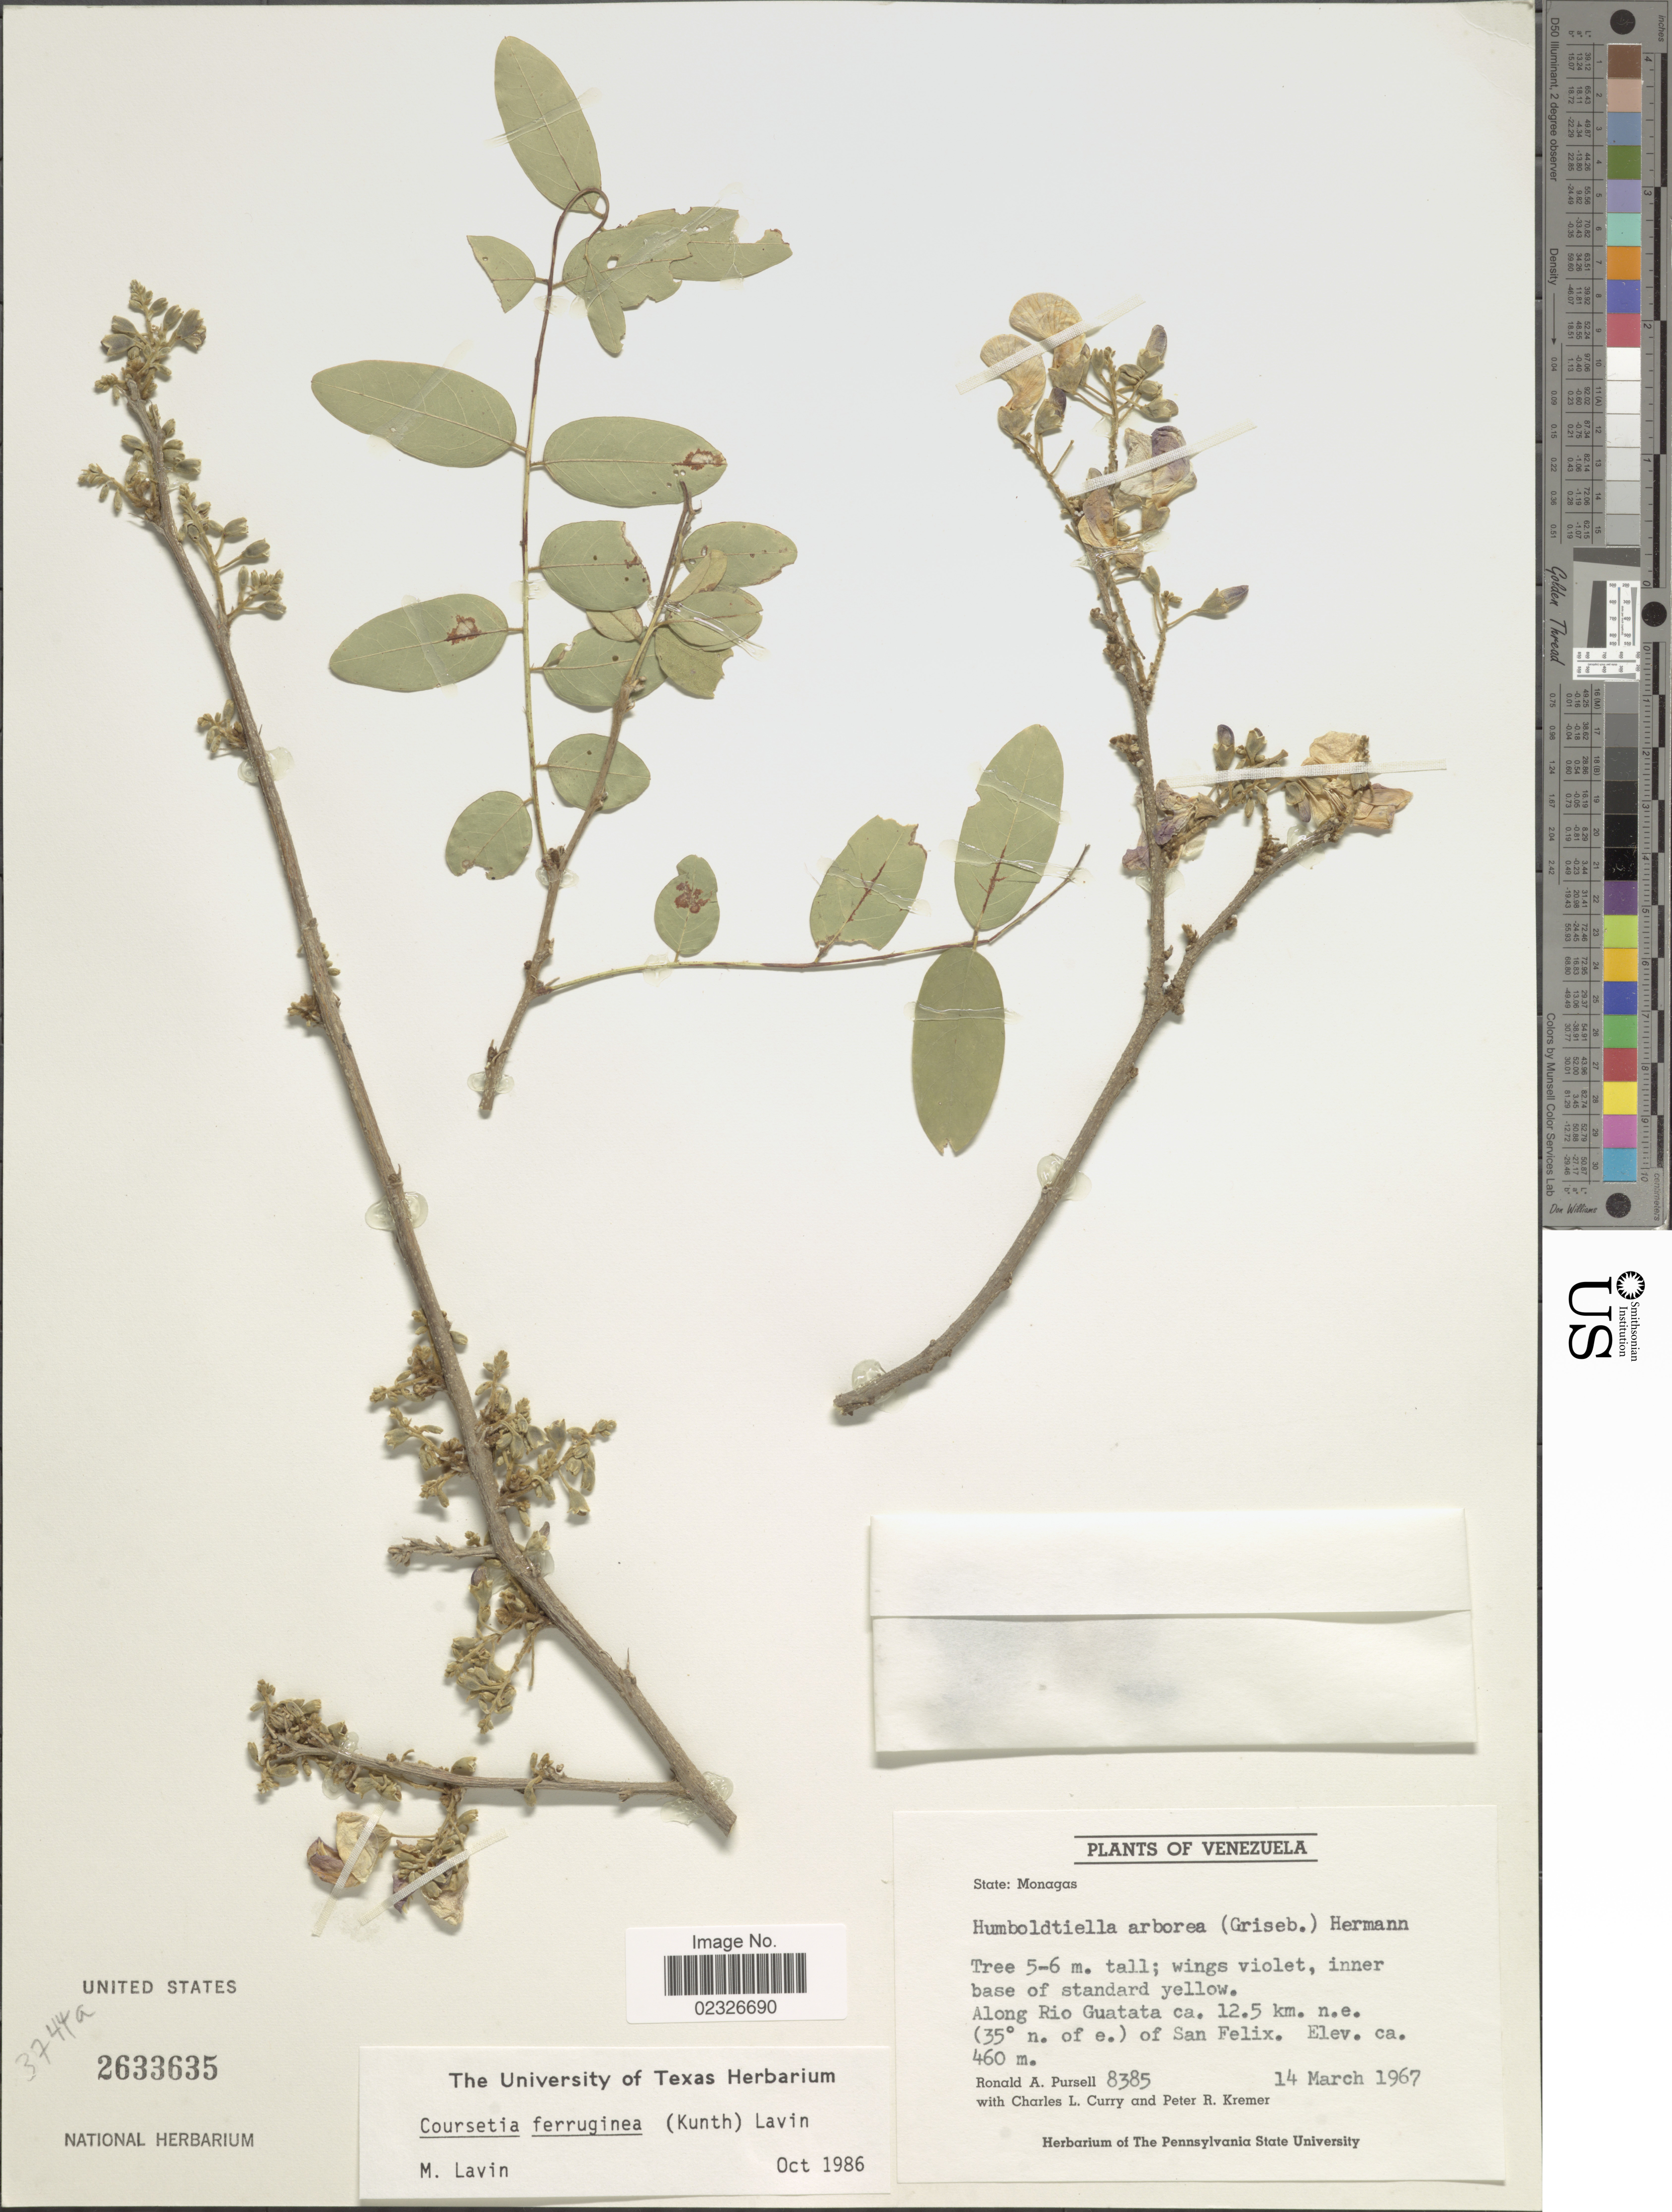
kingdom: Plantae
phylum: Tracheophyta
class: Magnoliopsida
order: Fabales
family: Fabaceae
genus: Coursetia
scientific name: Coursetia ferruginea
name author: (Kunth) Lavin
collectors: R. A. Pursell, C. L. Curry & P. Kremer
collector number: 8385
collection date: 1967-03-14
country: Venezuela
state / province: Monagas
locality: State: Monagas. Along Rio Guatata ca. 12.5 km. n.e. (35° n. of e.) of San Felix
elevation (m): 460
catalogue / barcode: US 2633635